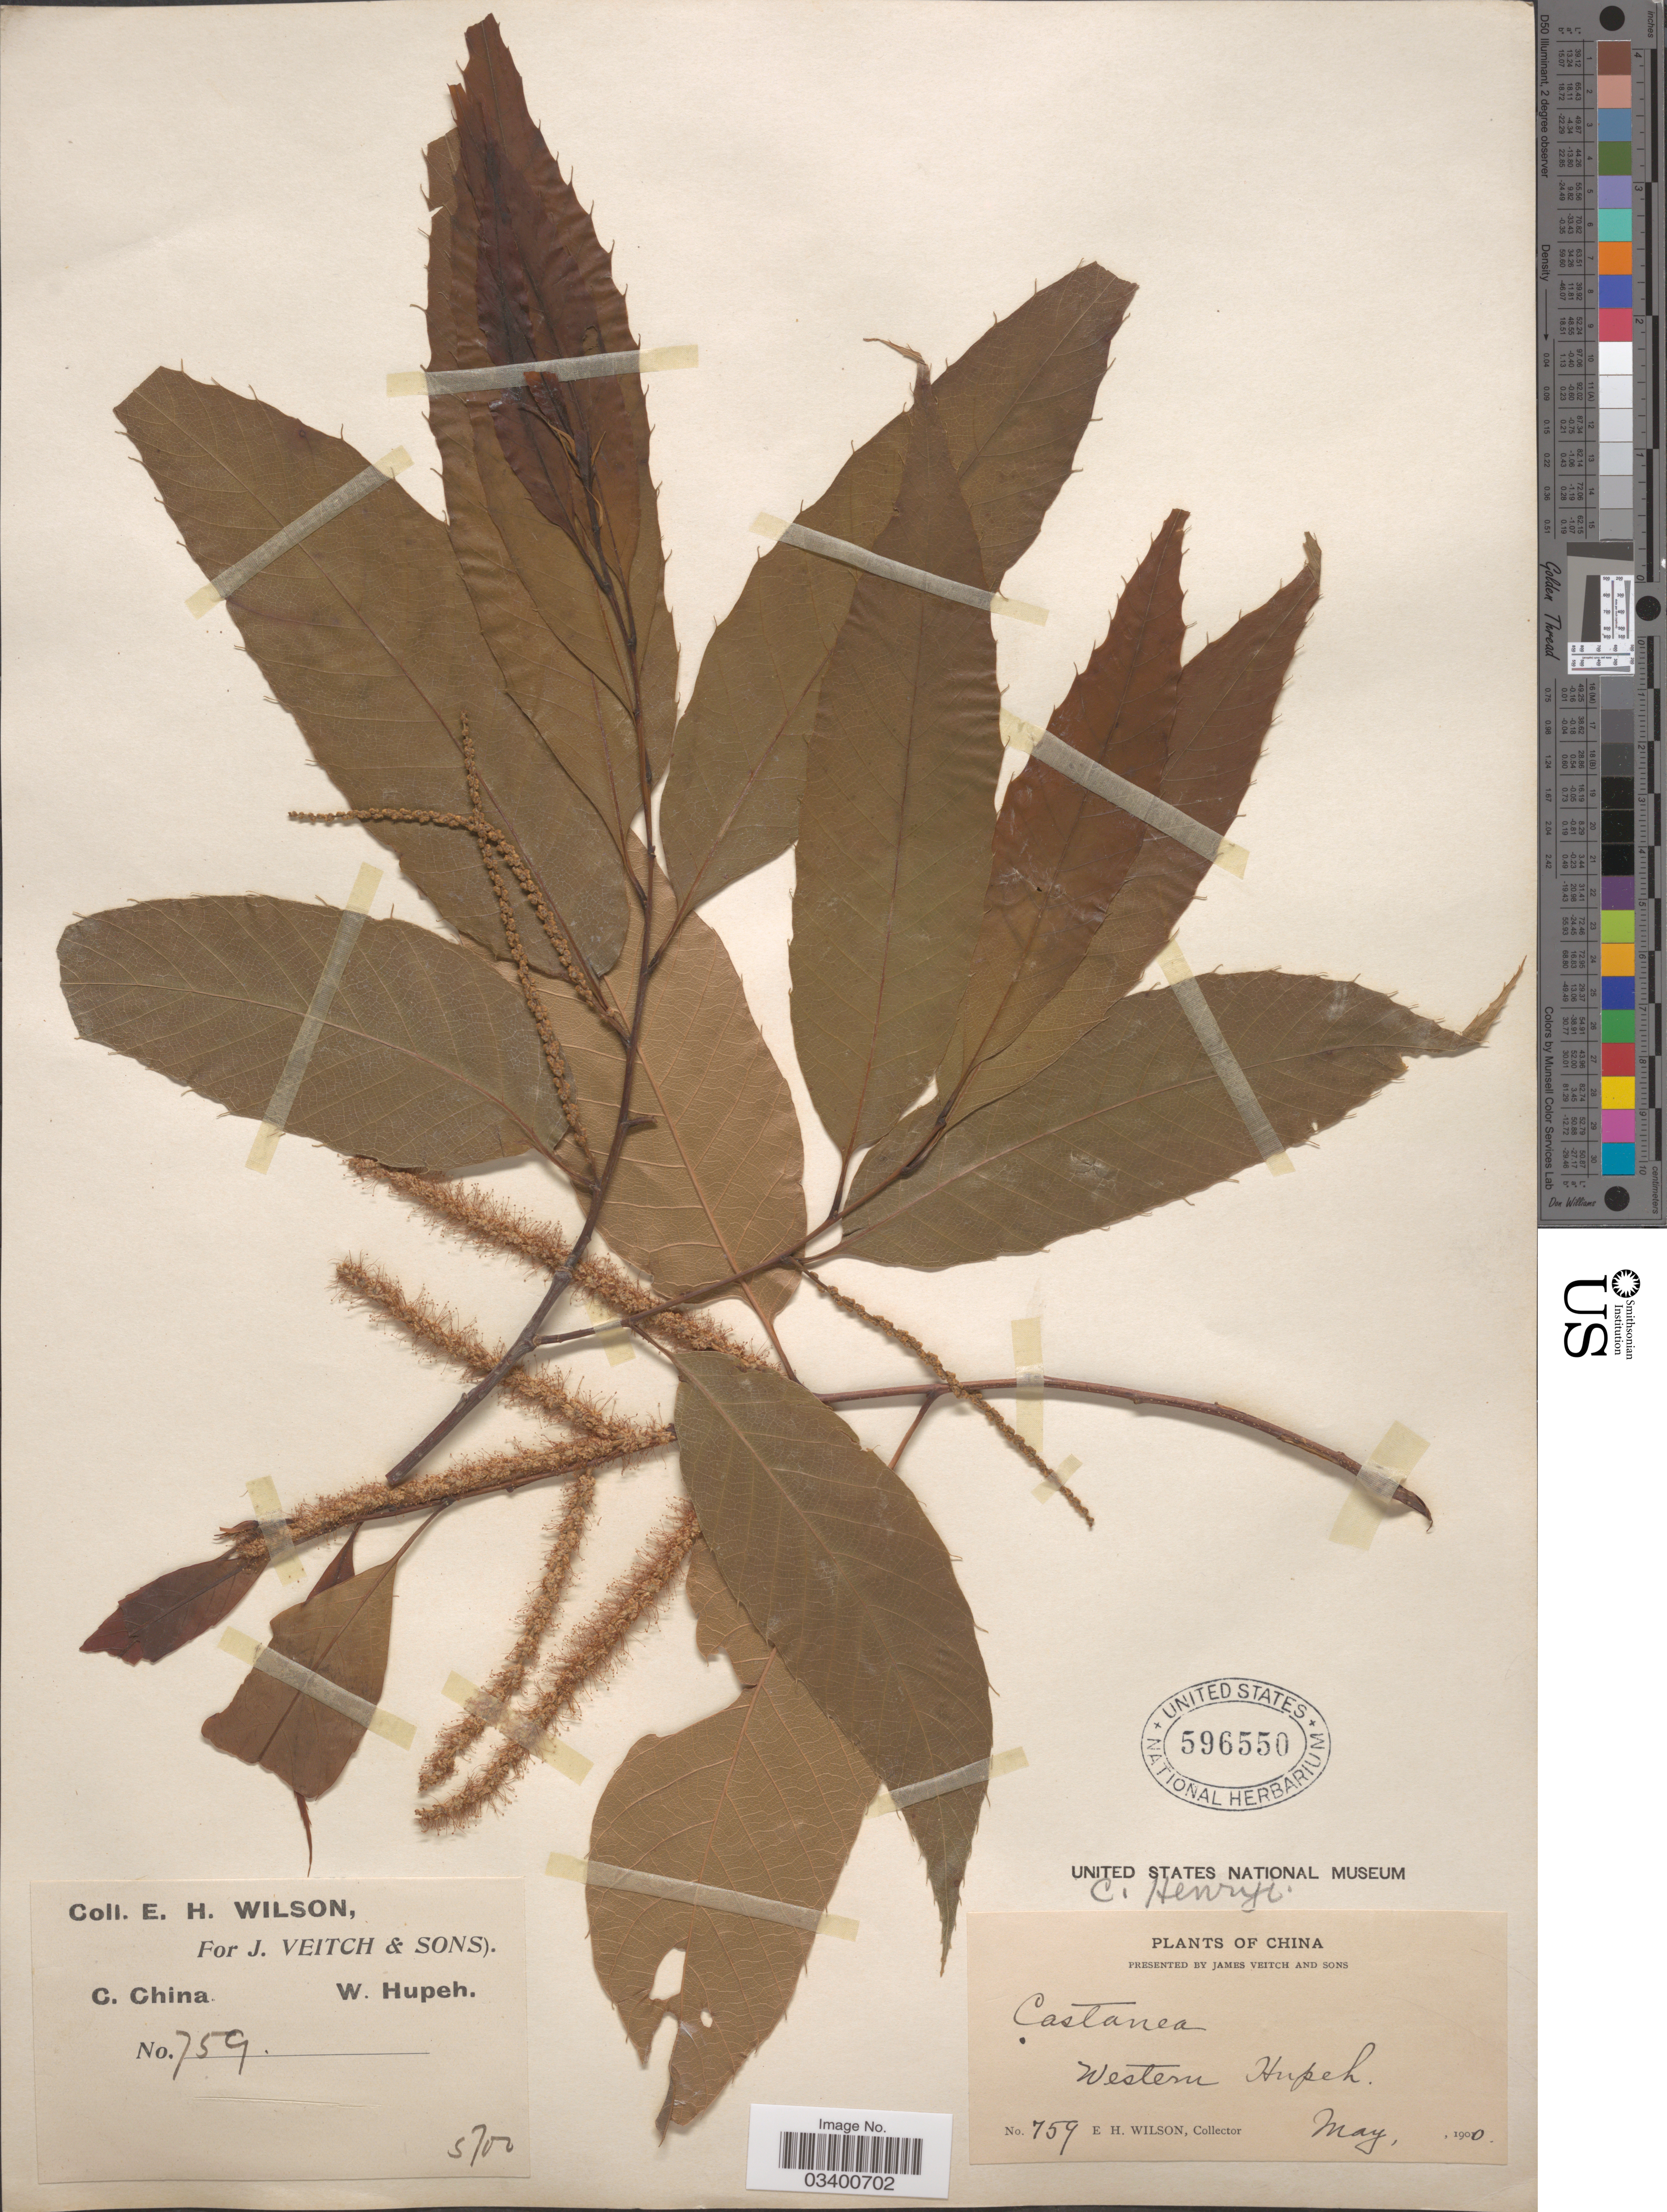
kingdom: Plantae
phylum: Tracheophyta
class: Magnoliopsida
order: Fagales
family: Fagaceae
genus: Castanea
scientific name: Castanea henryi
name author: (Skan) Rehder & E.H. Wilson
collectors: E. Wilson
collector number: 759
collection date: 1900-05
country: China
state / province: Hubei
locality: C. China. Western Hupeh.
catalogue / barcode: US 596550